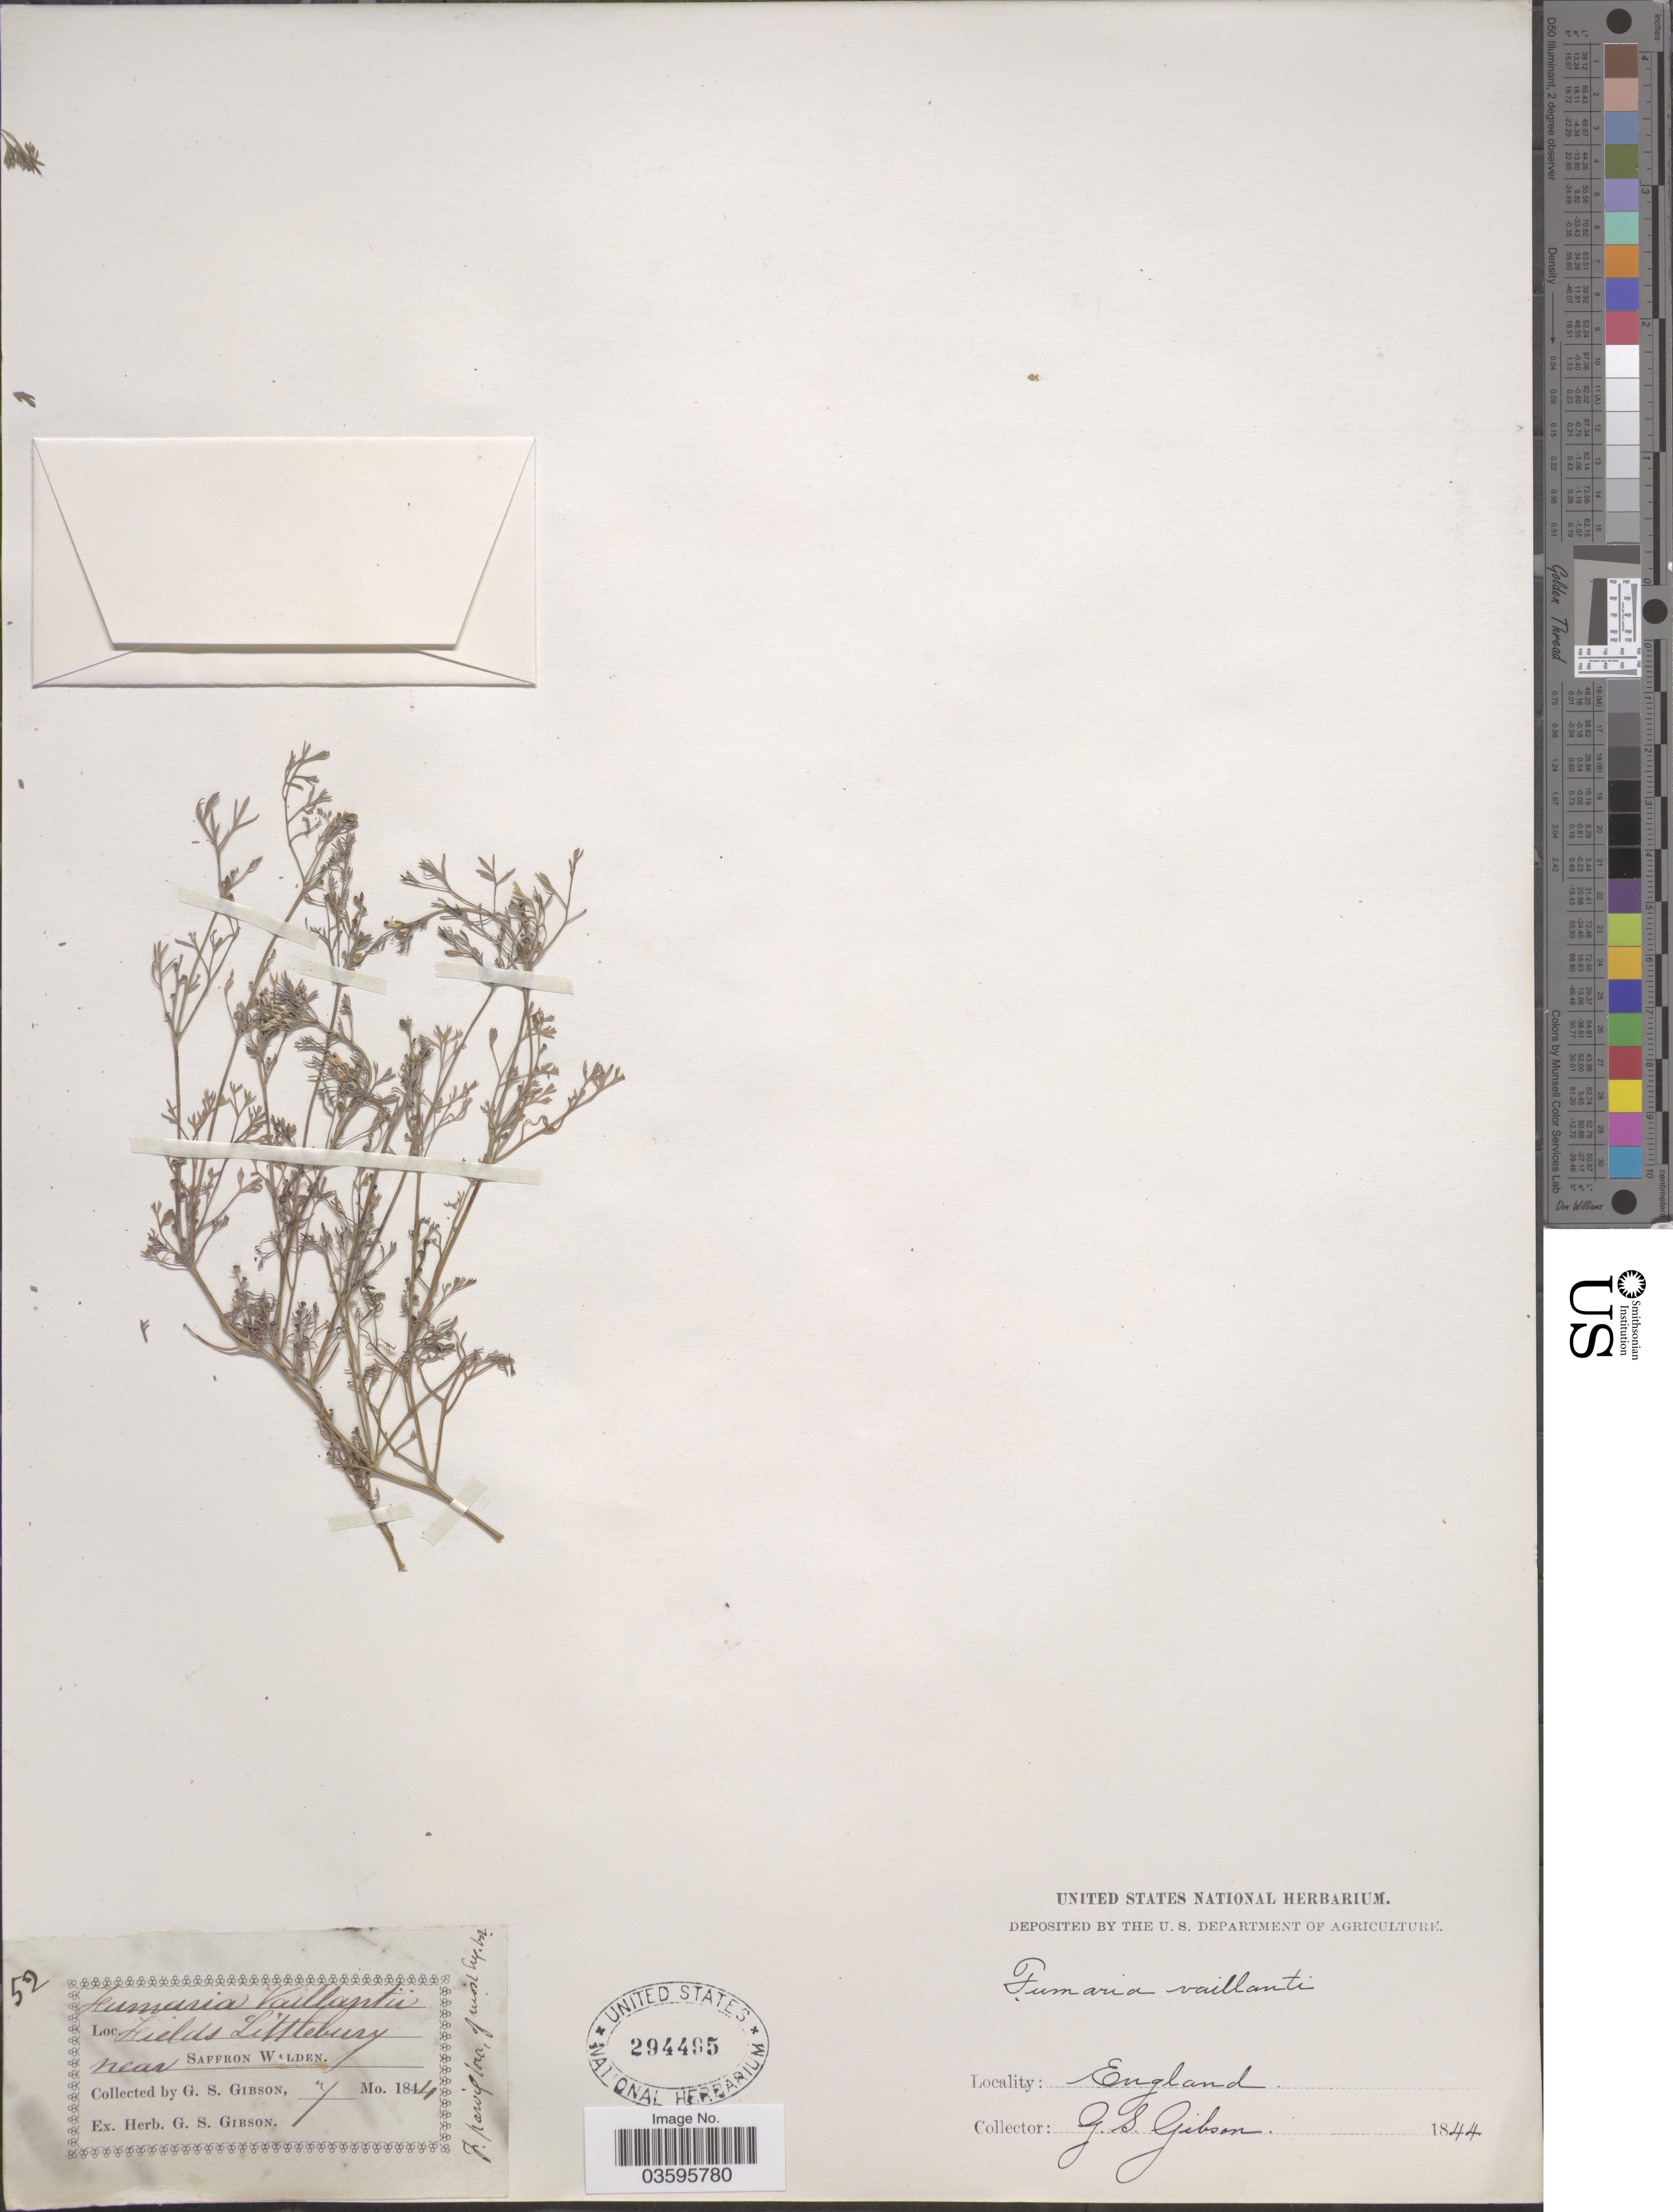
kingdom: Plantae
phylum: Tracheophyta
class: Magnoliopsida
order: Ranunculales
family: Papaveraceae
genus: Fumaria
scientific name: Fumaria vaillantii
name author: Loisel.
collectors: G. Gibson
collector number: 52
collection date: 1844-07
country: United Kingdom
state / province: England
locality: Fields Littlebury near Saffron Walden.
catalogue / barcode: US 294495